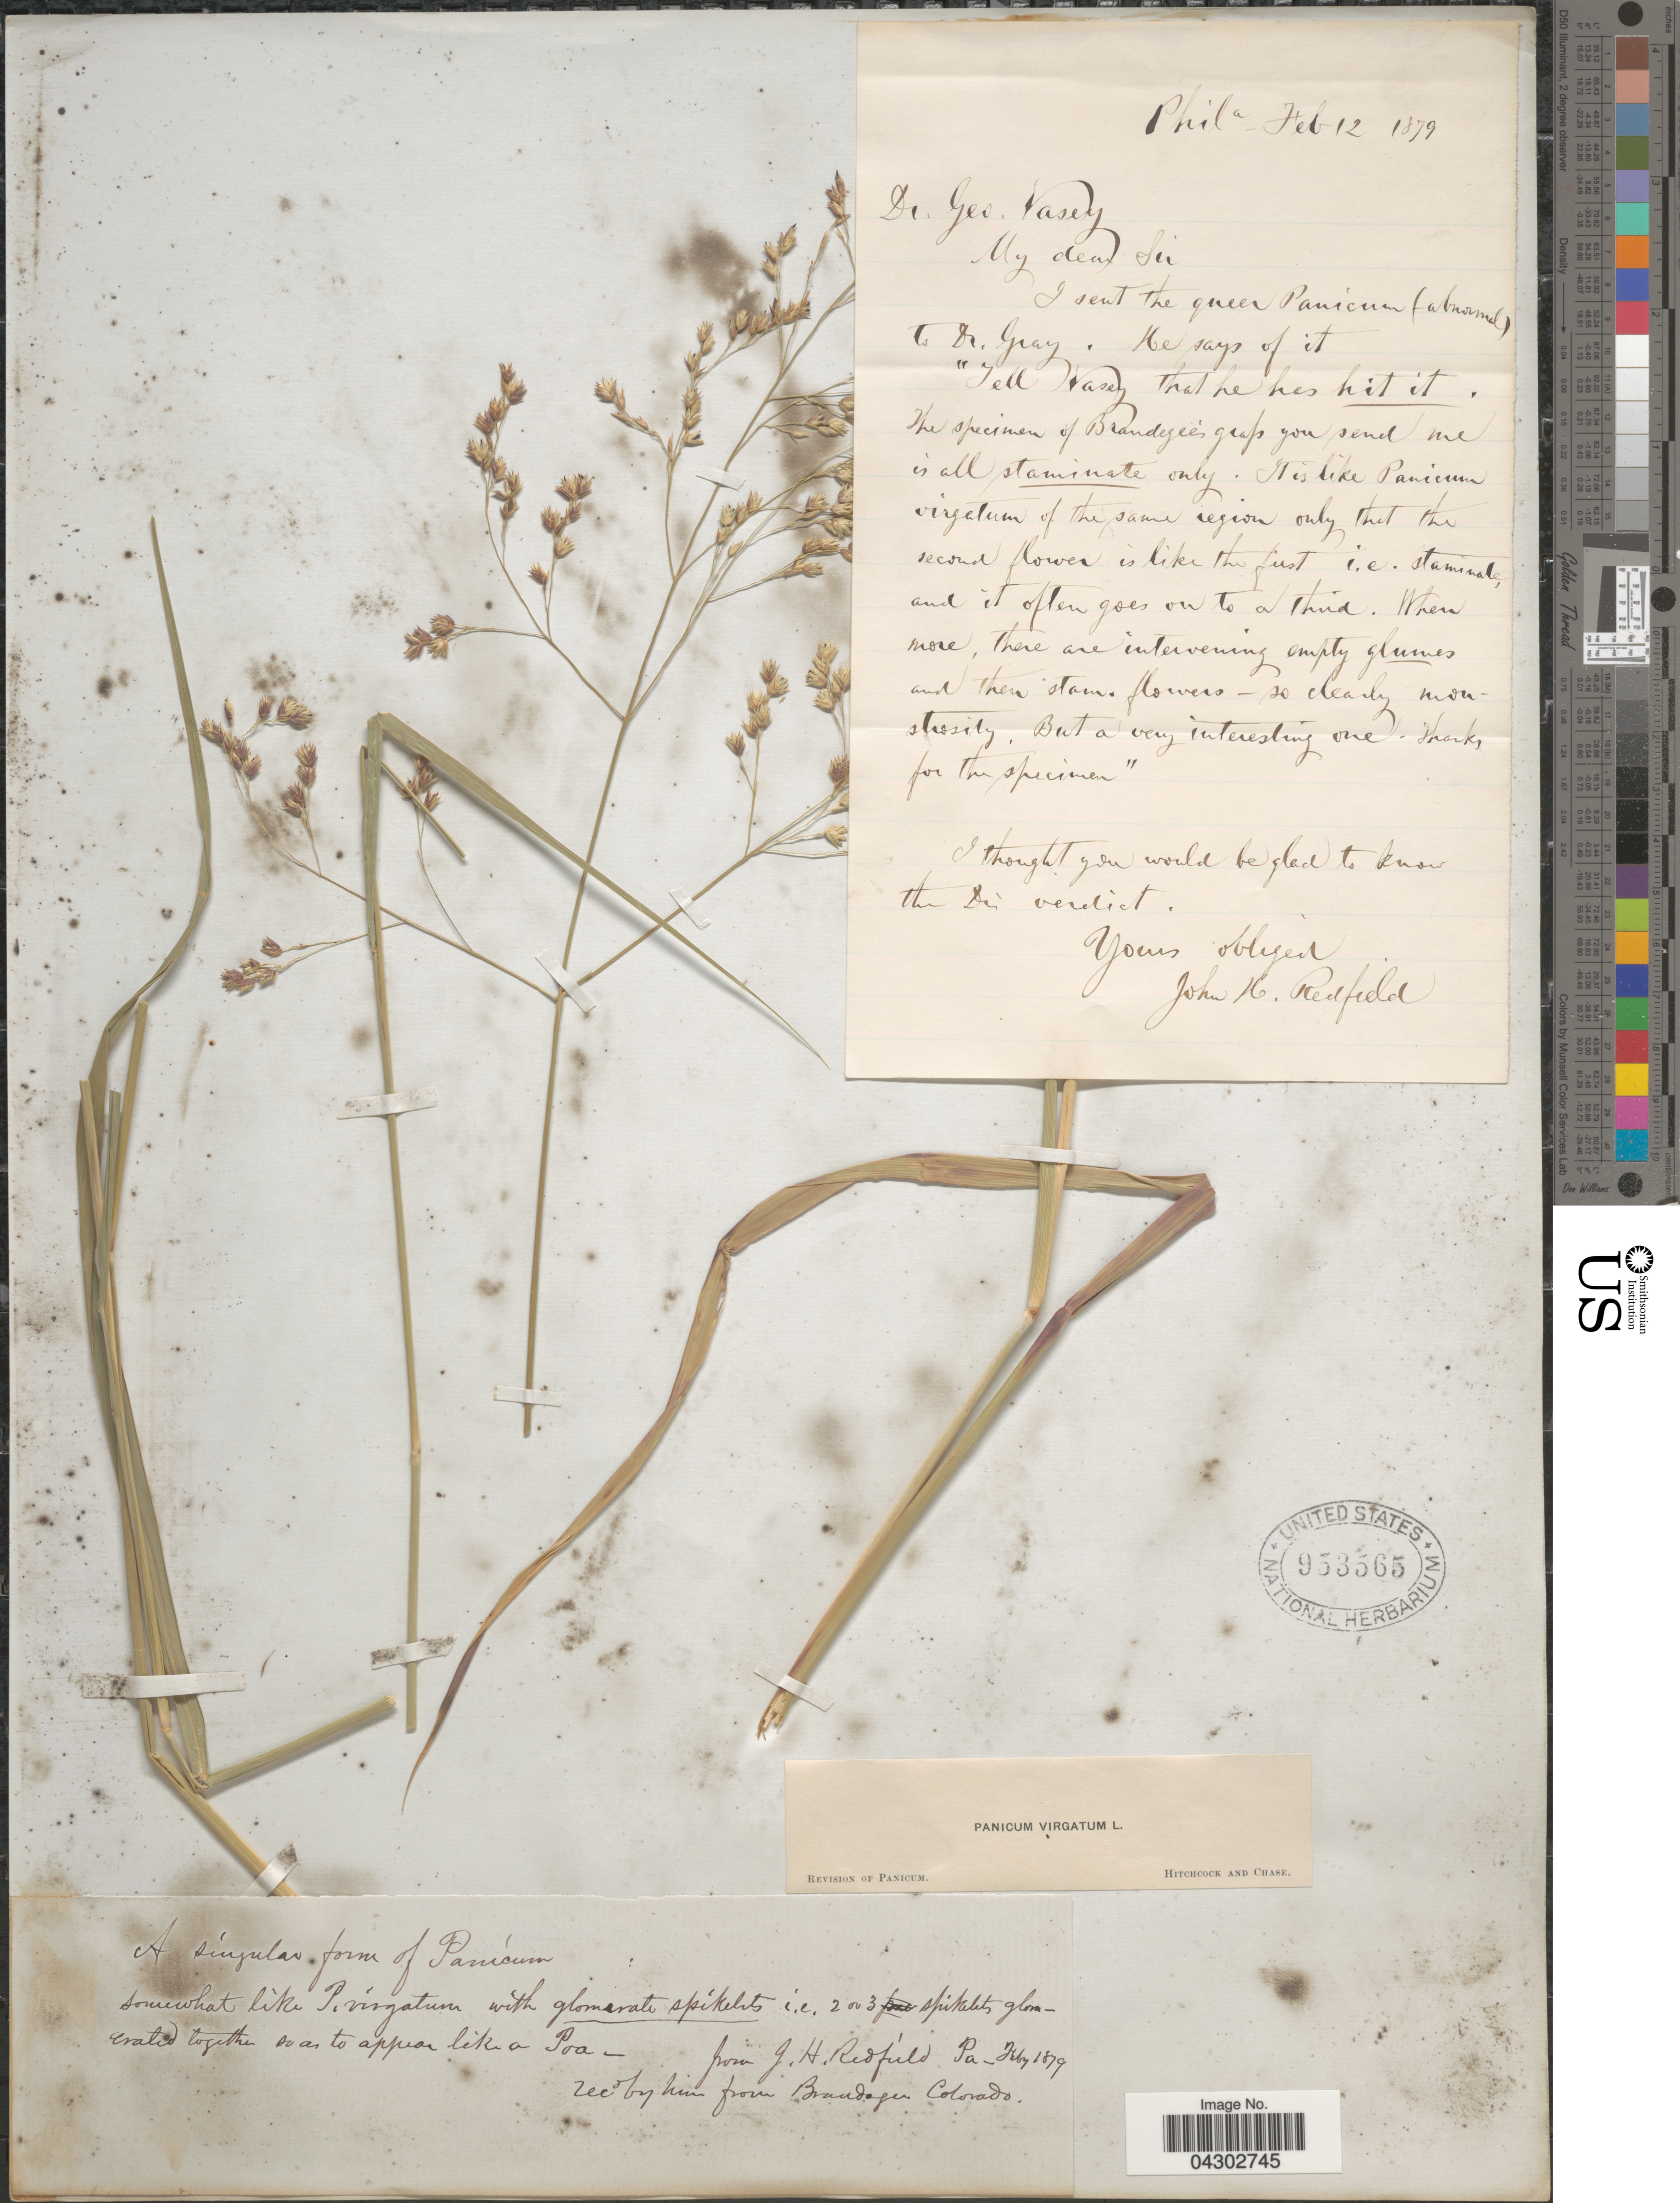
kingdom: Plantae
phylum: Tracheophyta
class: Liliopsida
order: Poales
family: Poaceae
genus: Panicum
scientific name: Panicum virgatum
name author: L.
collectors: J. Redfield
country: United States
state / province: Colorado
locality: Boulder Co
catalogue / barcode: US 953565